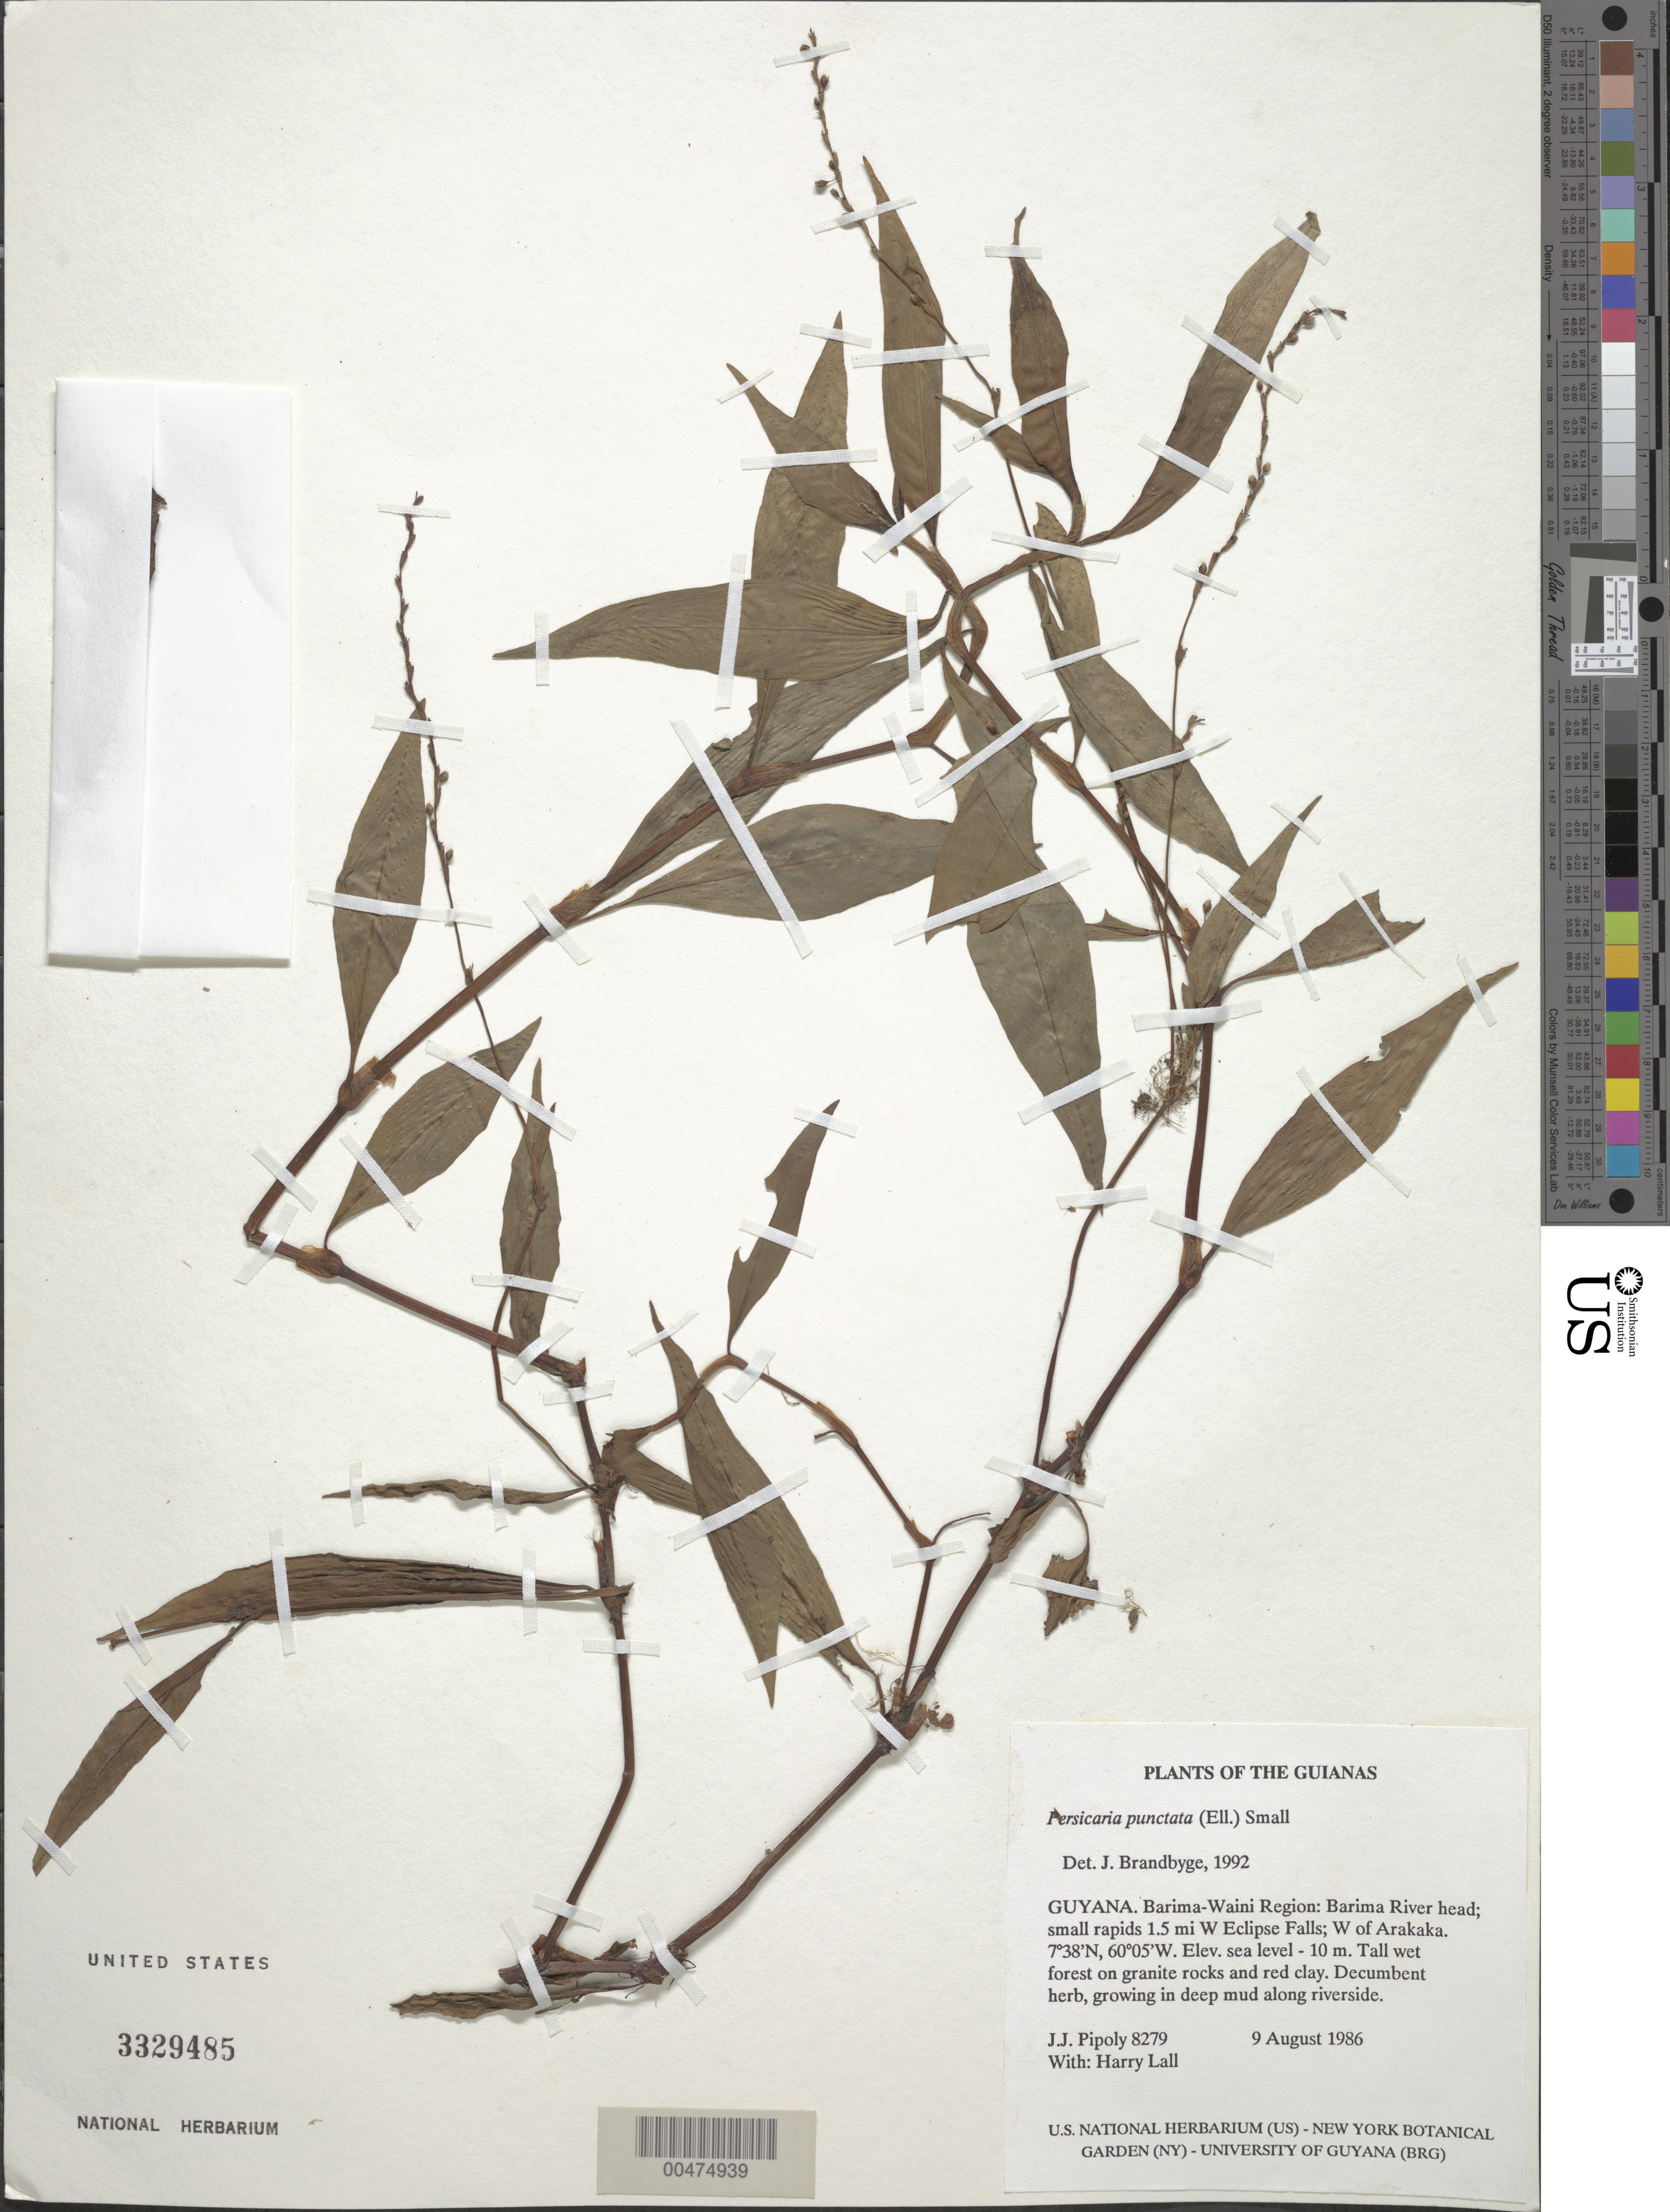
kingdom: Plantae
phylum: Tracheophyta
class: Magnoliopsida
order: Caryophyllales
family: Polygonaceae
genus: Polygonum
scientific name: Polygonum punctatum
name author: Elliott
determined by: Brandbyge, J.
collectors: J. J. Pipoly & H. Lall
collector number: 8279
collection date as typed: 9 August 1986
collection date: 1986-08-09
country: Guyana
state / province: Barima-Waini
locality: Barima River head; small rapids 1.5 mi W Eclipse Falls; W of Arakaka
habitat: Tall wet forest on granite rocks and red clay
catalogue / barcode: US 3329485